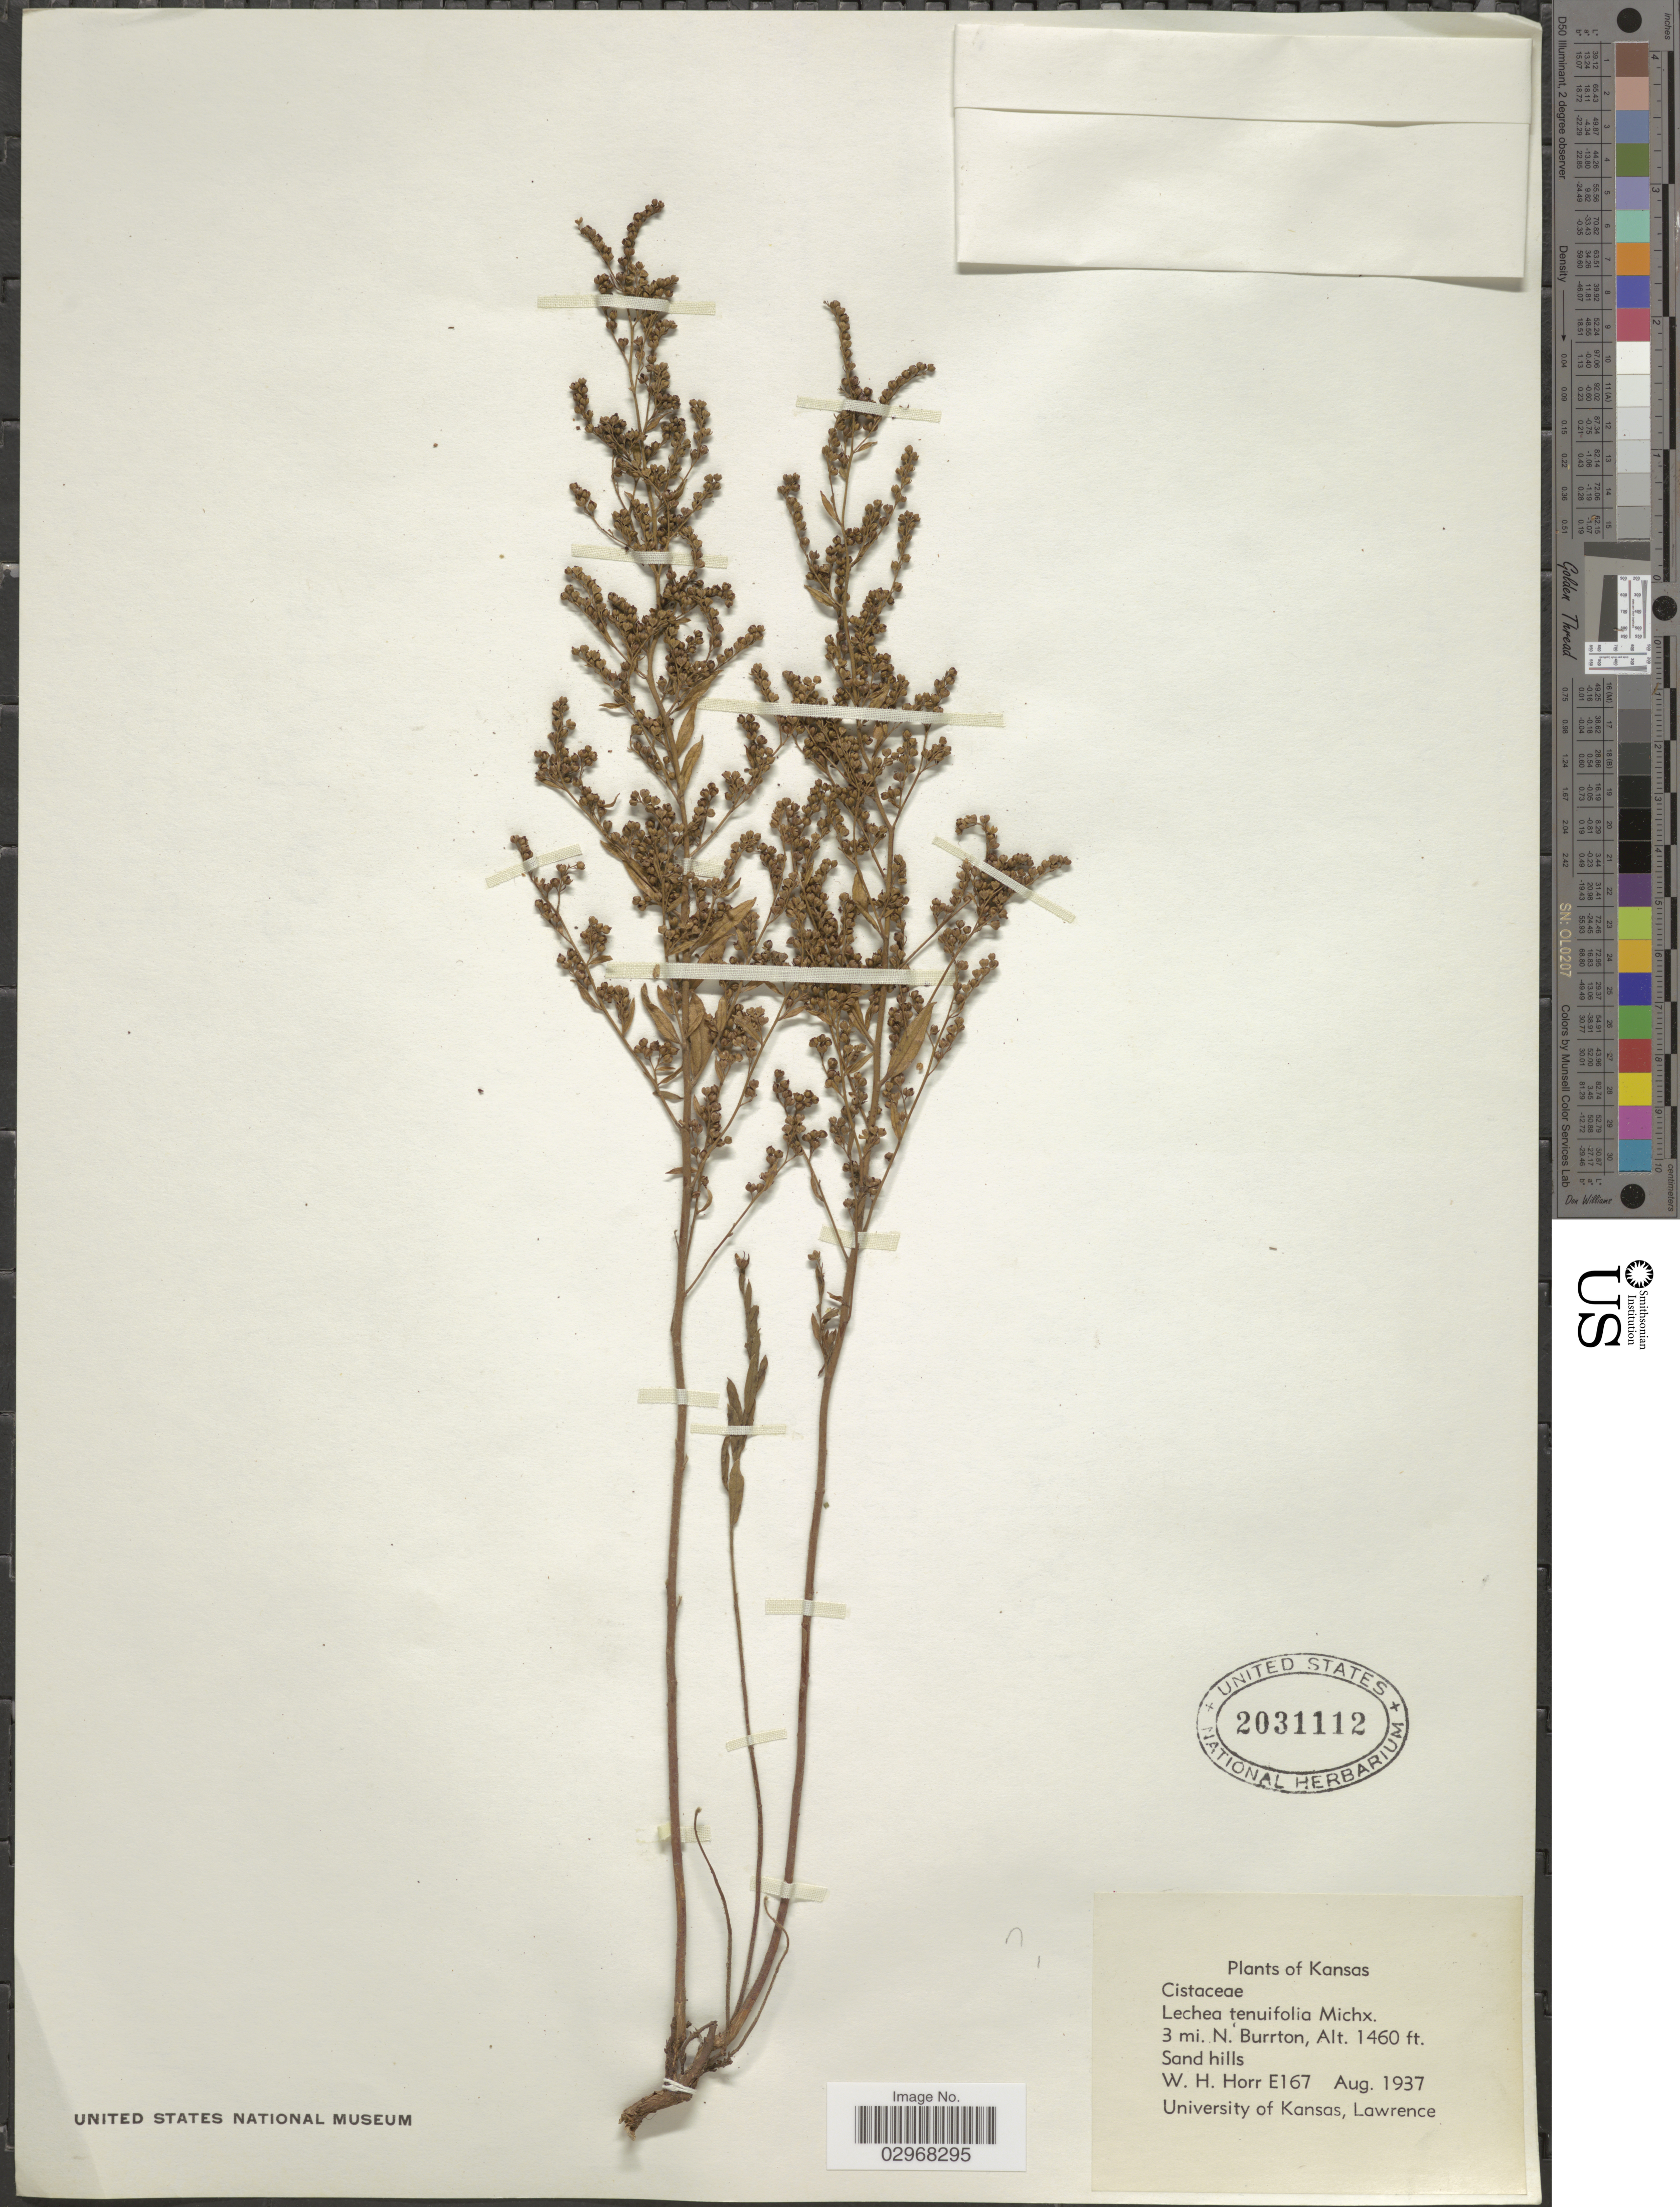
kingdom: Plantae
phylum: Tracheophyta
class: Magnoliopsida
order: Malvales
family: Cistaceae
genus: Lechea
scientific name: Lechea tenuifolia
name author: Michx.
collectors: W. H. Horr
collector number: E167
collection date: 1937-08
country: United States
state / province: Kansas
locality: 3 mi. N. Burrton.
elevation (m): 445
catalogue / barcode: US 2031112